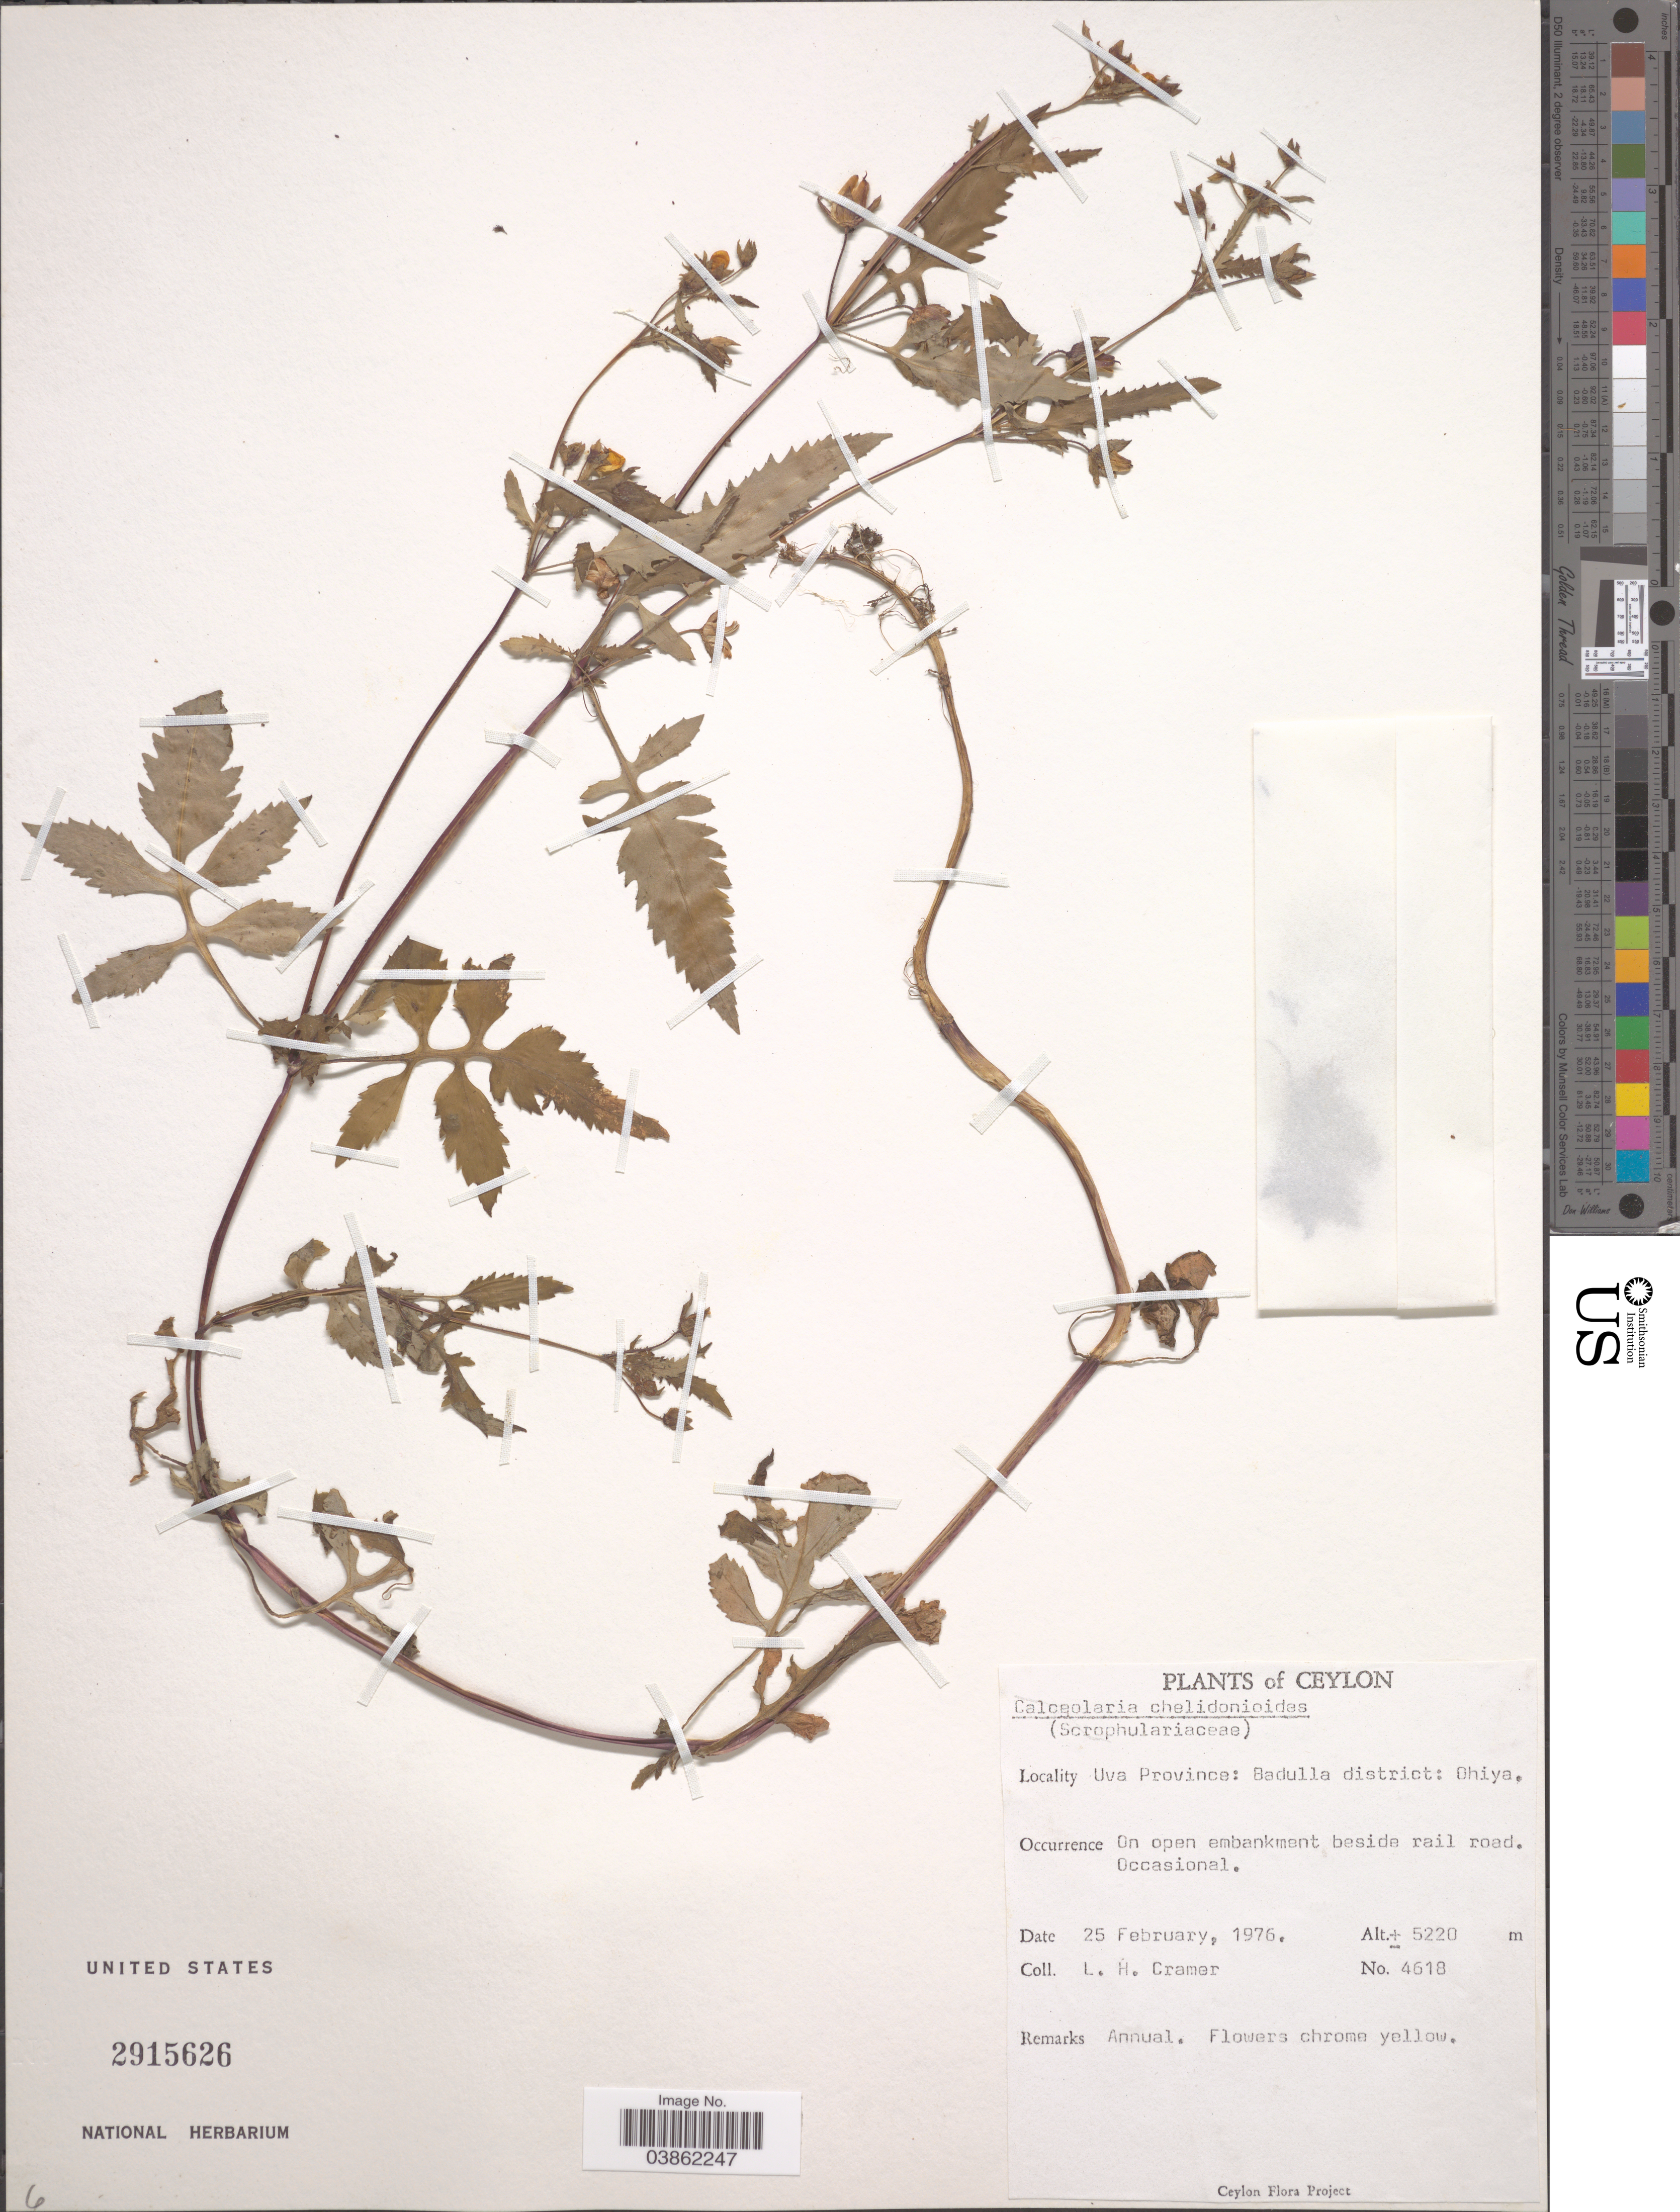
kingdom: Plantae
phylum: Tracheophyta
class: Magnoliopsida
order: Lamiales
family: Calceolariaceae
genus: Calceolaria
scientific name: Calceolaria tripartita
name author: Ruiz & Pav.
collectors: L. H. Cramer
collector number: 4618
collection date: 1976-02-25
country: Sri Lanka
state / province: Uva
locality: Ceylon. Badulla district: Ohiya.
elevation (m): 5220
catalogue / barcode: US 2915626